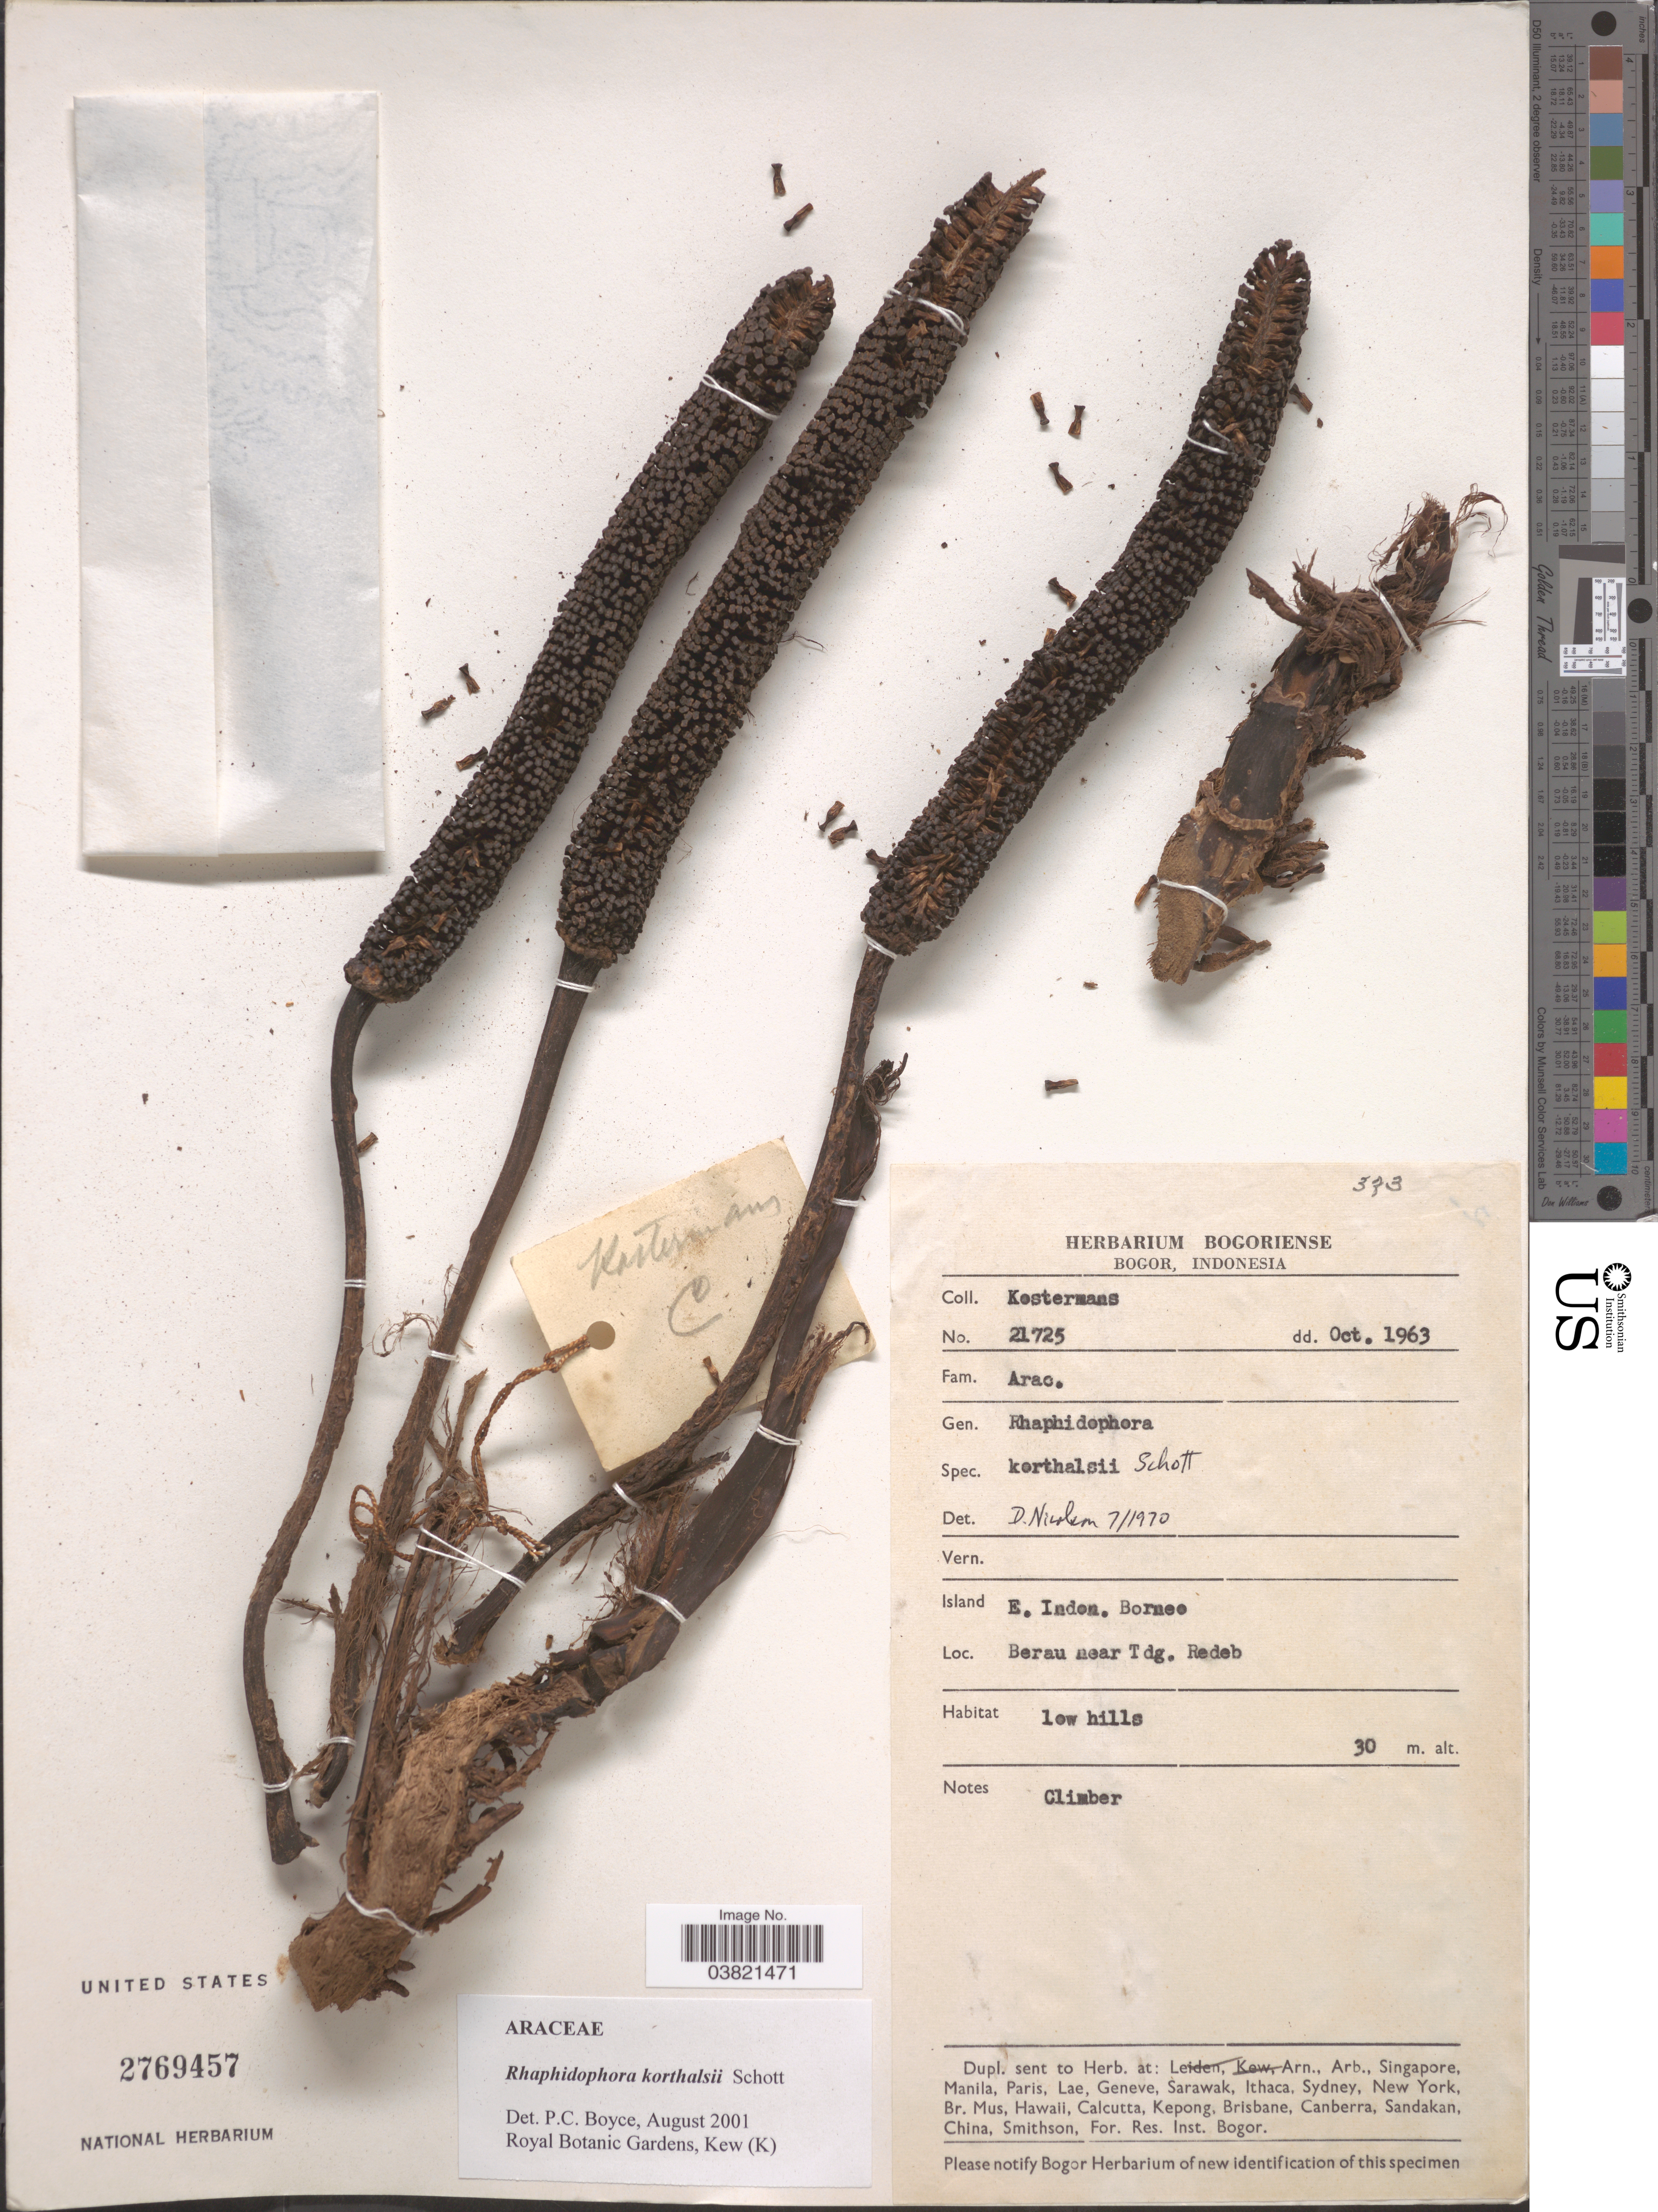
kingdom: Plantae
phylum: Tracheophyta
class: Liliopsida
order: Alismatales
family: Araceae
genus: Rhaphidophora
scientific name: Rhaphidophora korthalsii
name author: Schott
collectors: Kostermans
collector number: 21725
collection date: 1963-10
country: Indonesia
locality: Island E. Inden. Borneo. Berau near Tdg. Redeb.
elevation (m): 30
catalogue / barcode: US 2769457